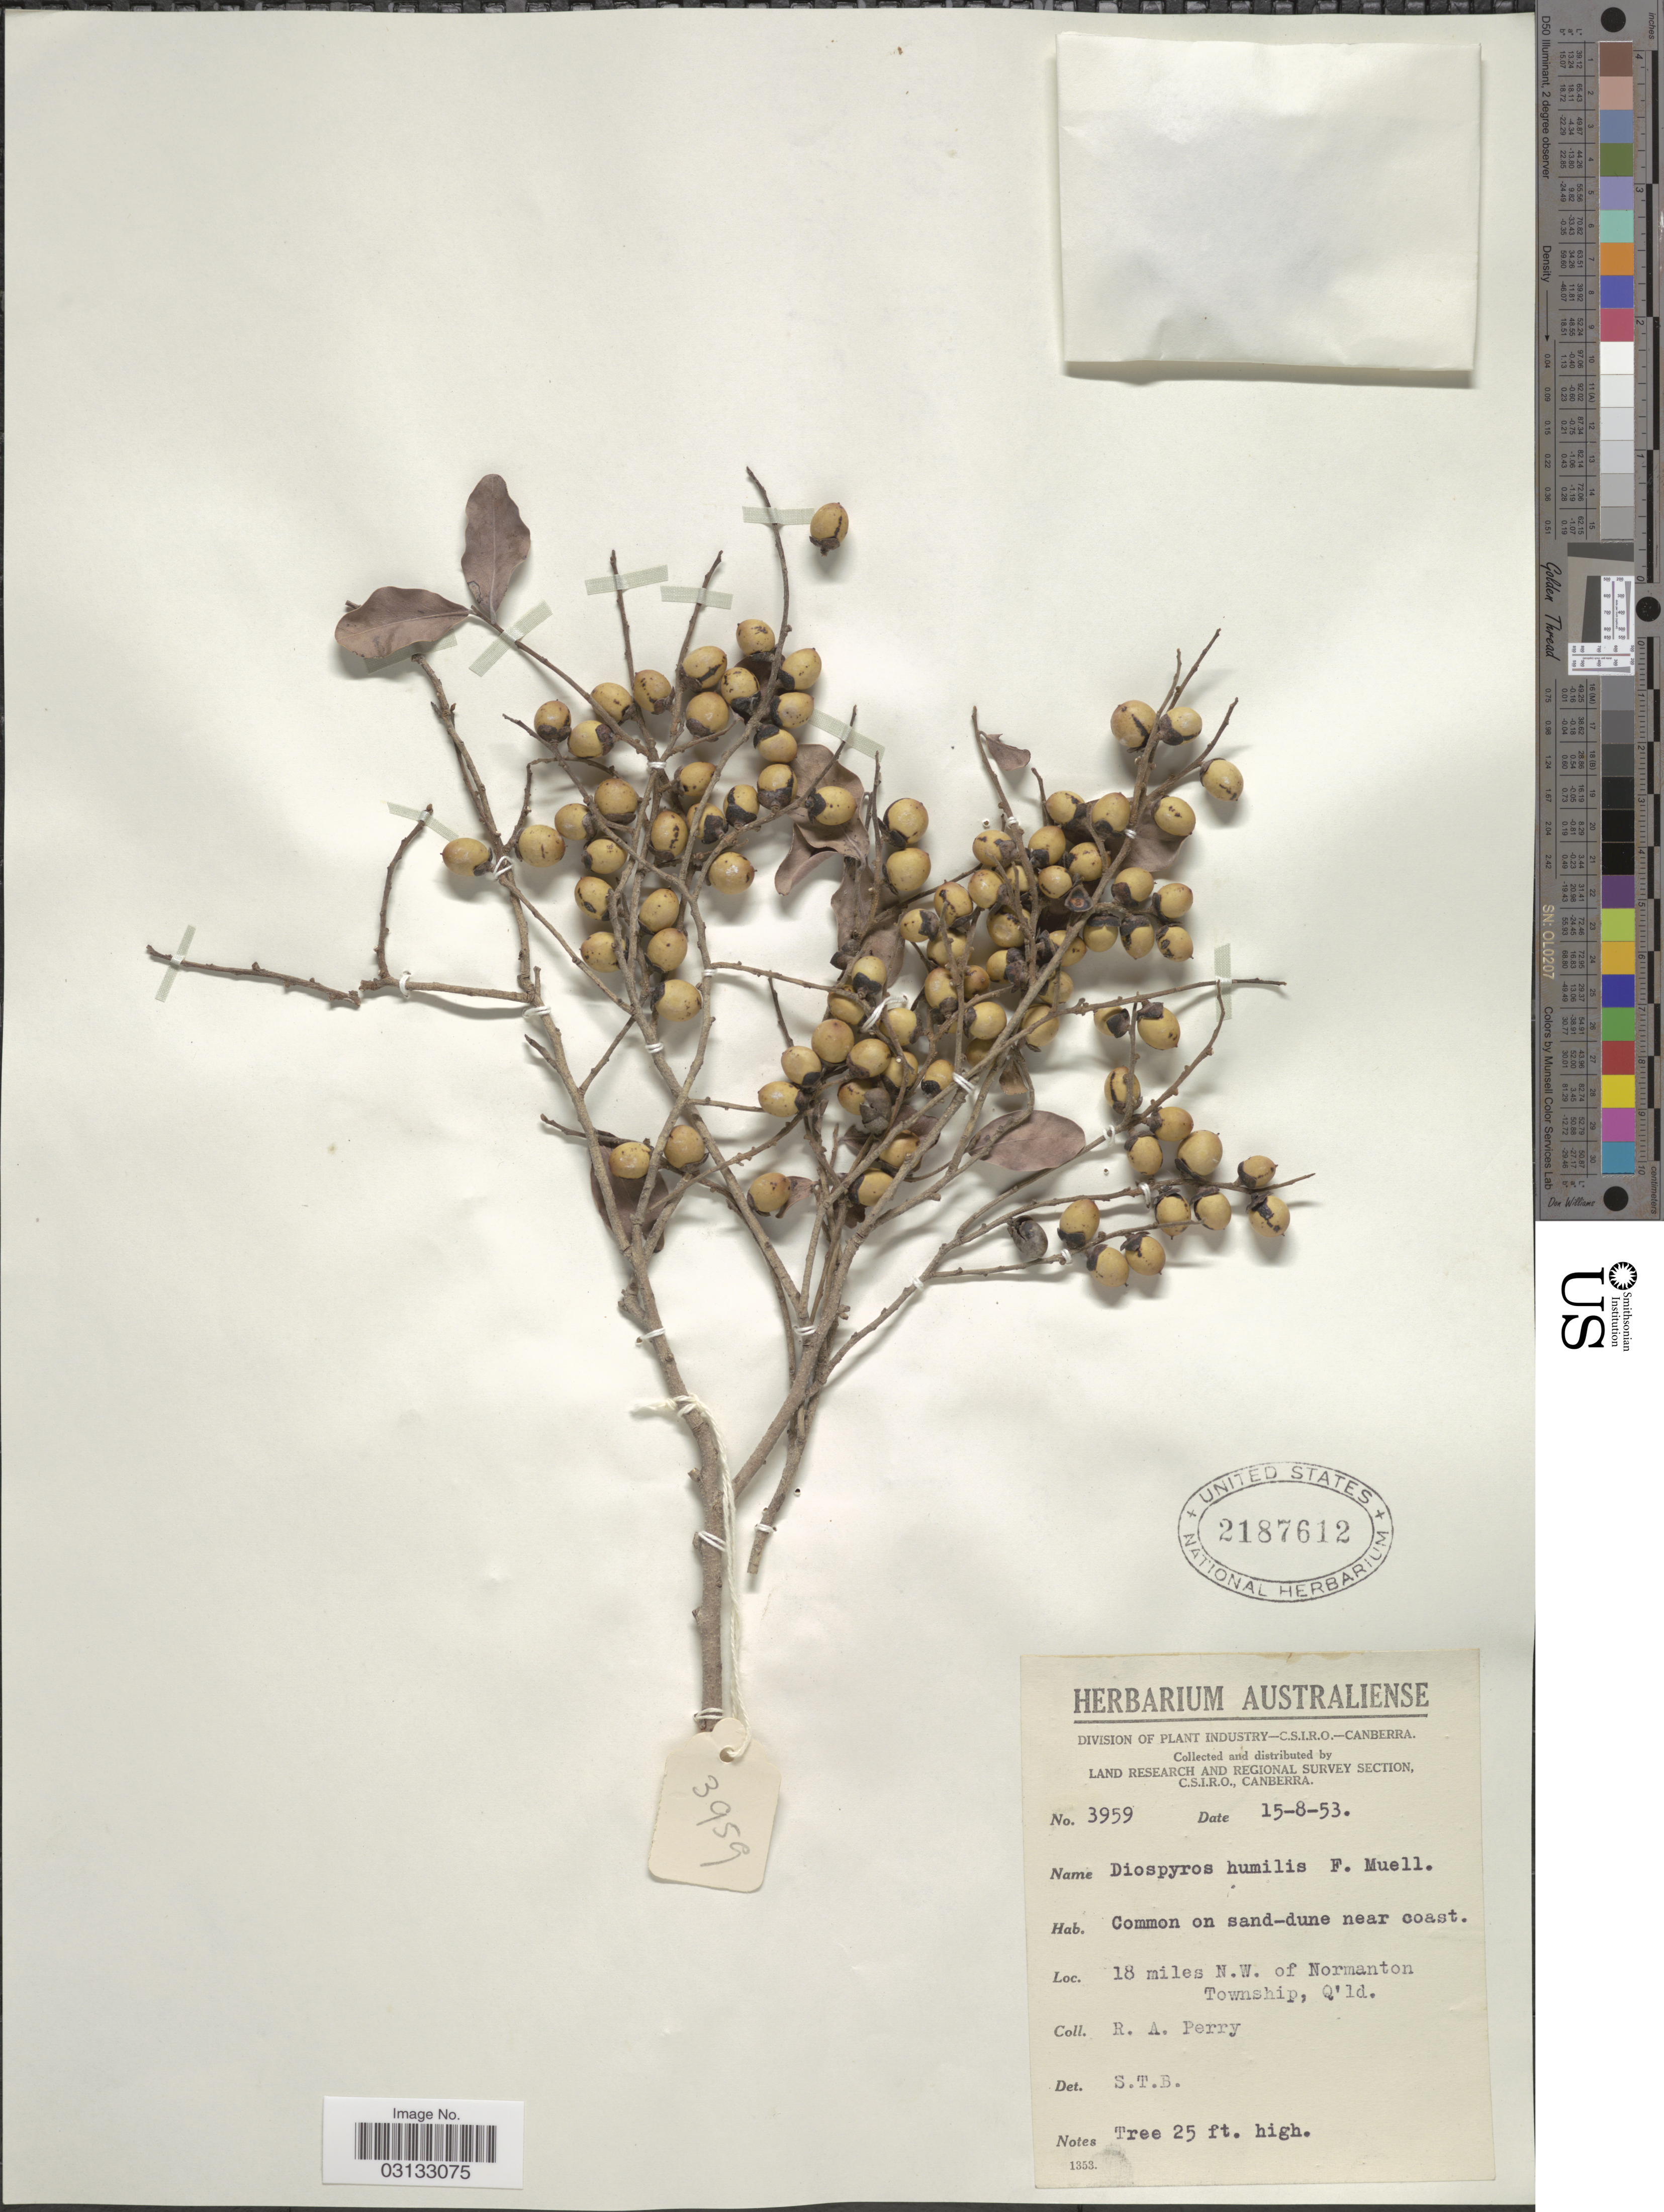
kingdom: Plantae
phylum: Tracheophyta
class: Magnoliopsida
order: Ericales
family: Ebenaceae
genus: Diospyros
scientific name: Diospyros humilis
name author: (R. Br.) F. Muell.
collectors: Perry, R. A.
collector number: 3959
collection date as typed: Transcribed d/m/y: 15/8/53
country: Australia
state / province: Queensland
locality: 18 miles N.W. of Normanton Township, Q'ld.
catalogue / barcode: US 2187612